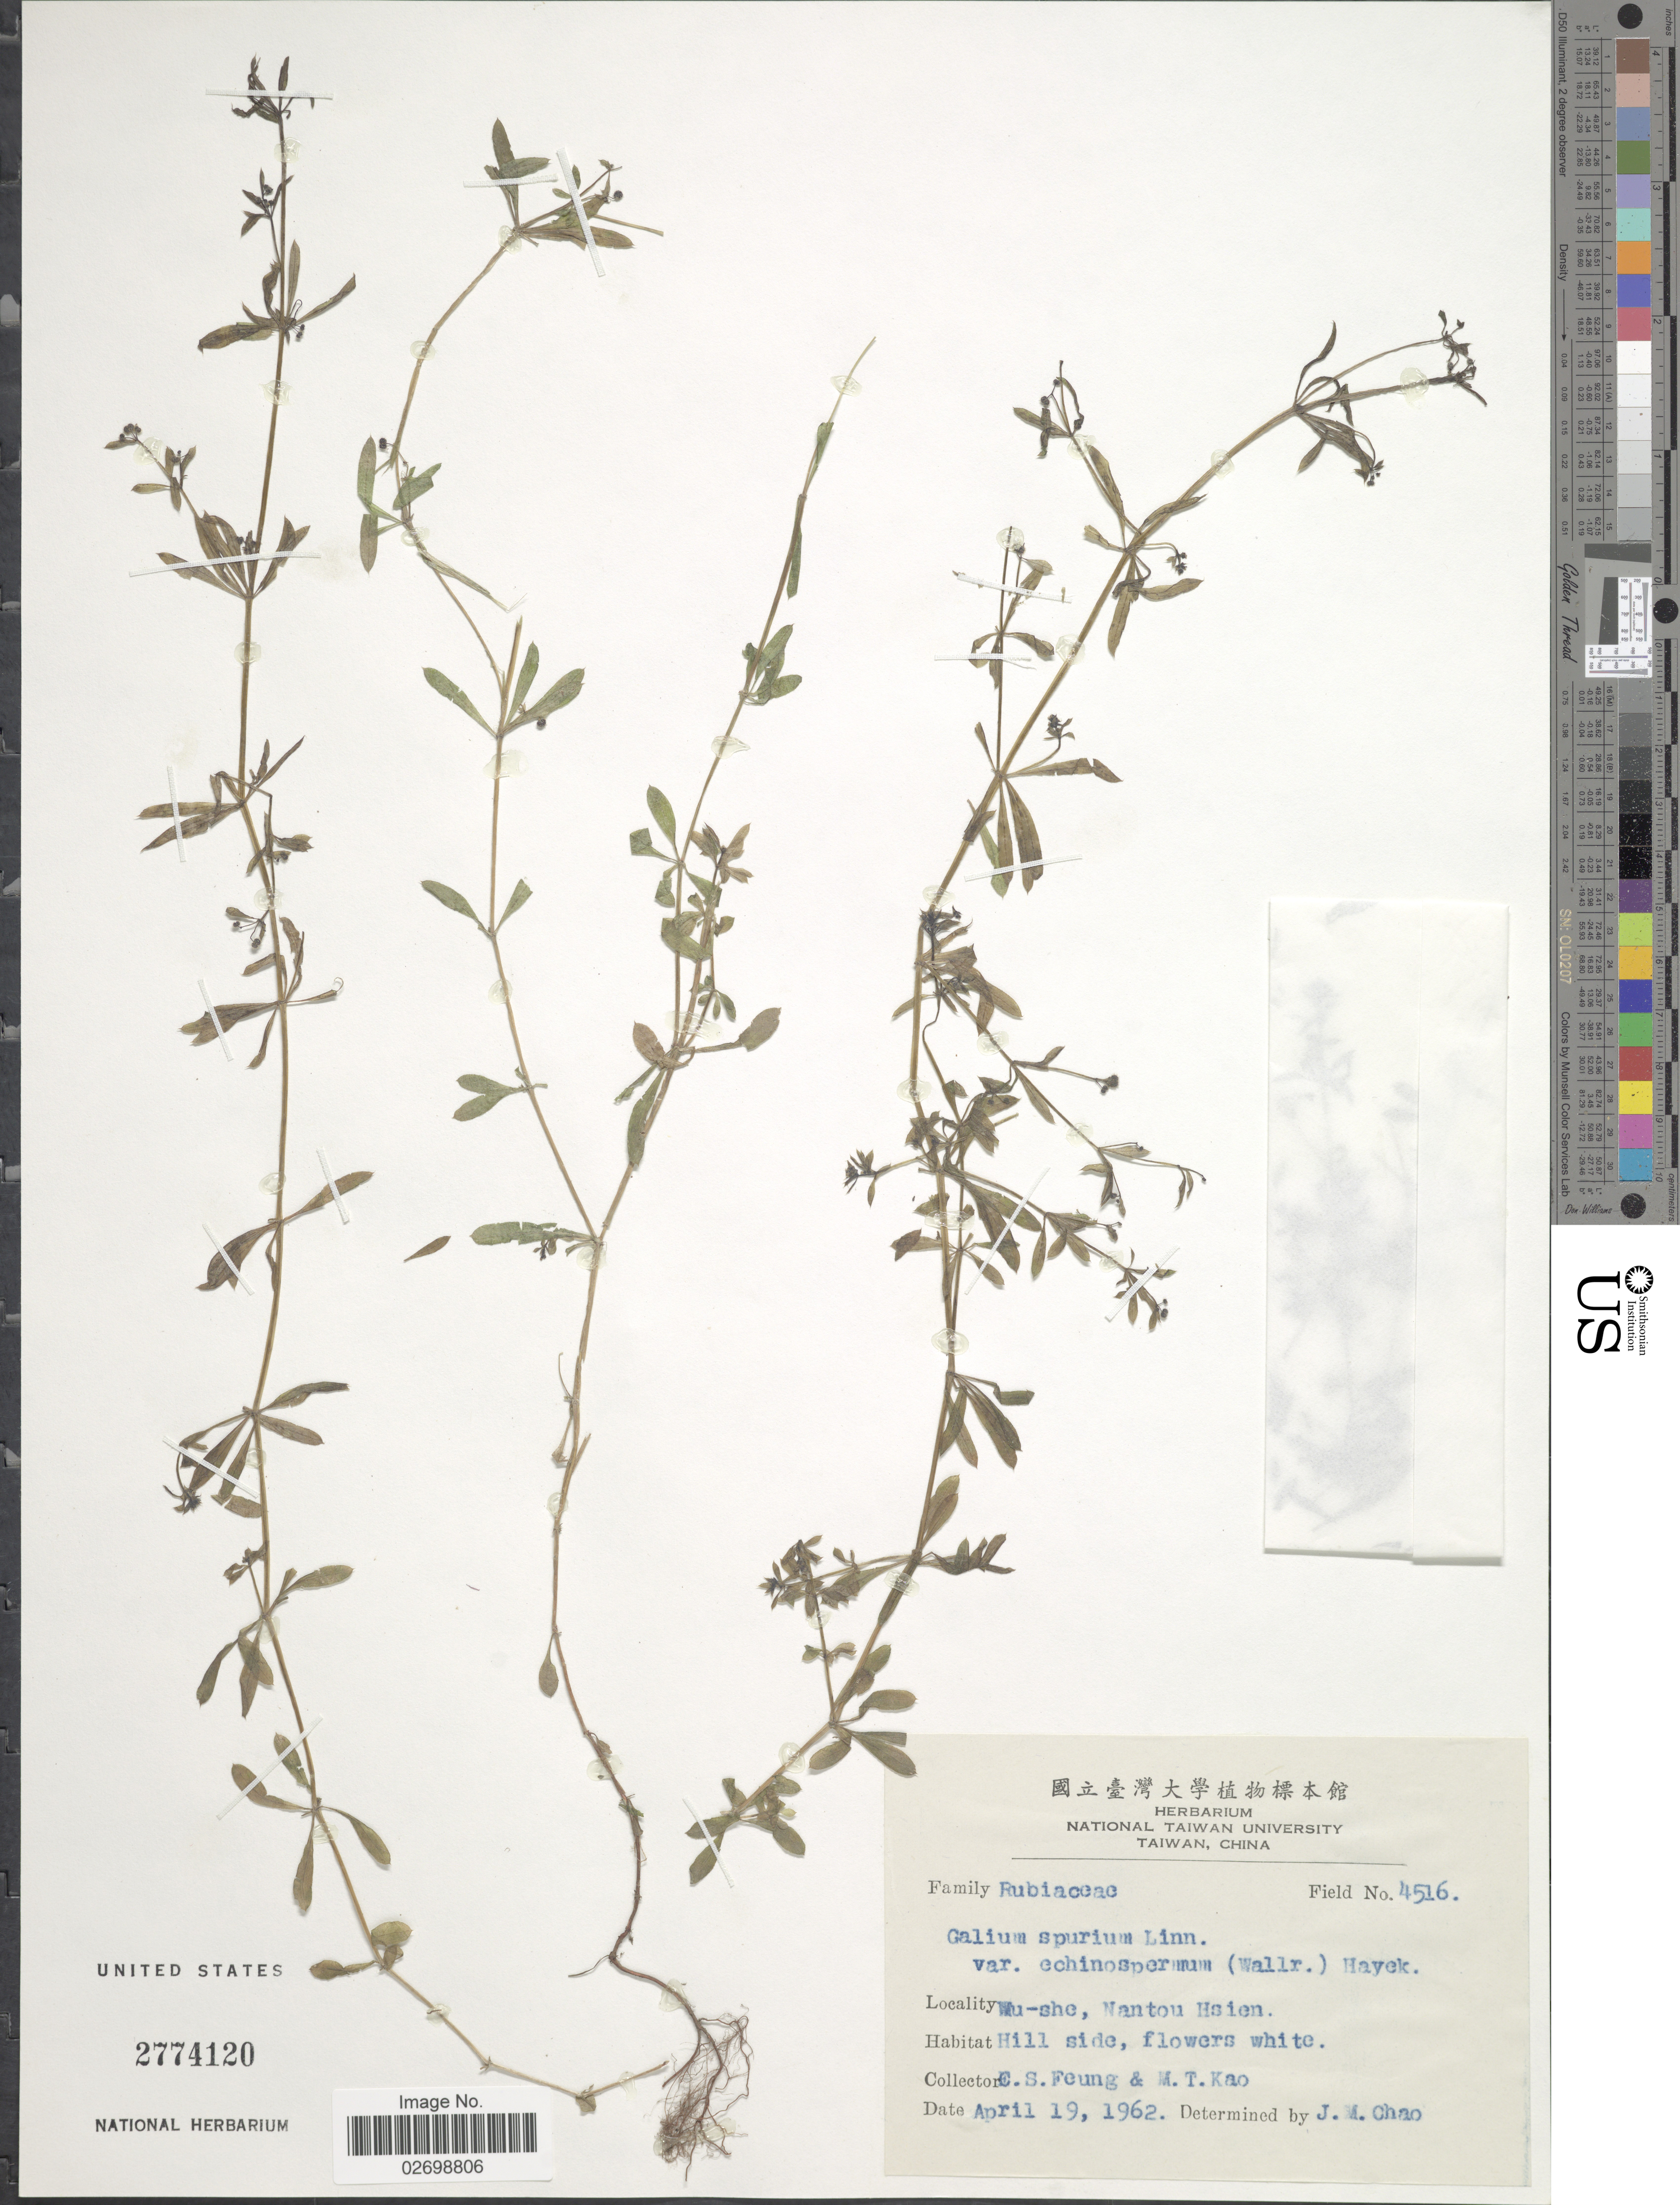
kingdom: Plantae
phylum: Tracheophyta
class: Magnoliopsida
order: Gentianales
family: Rubiaceae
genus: Galium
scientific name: Galium spurium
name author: L.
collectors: C. Feung & M. T. Kao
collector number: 4516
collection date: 1962-04-19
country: Taiwan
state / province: Nantou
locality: Wu-she, Nantou Hsien, Hill side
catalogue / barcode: US 2774120